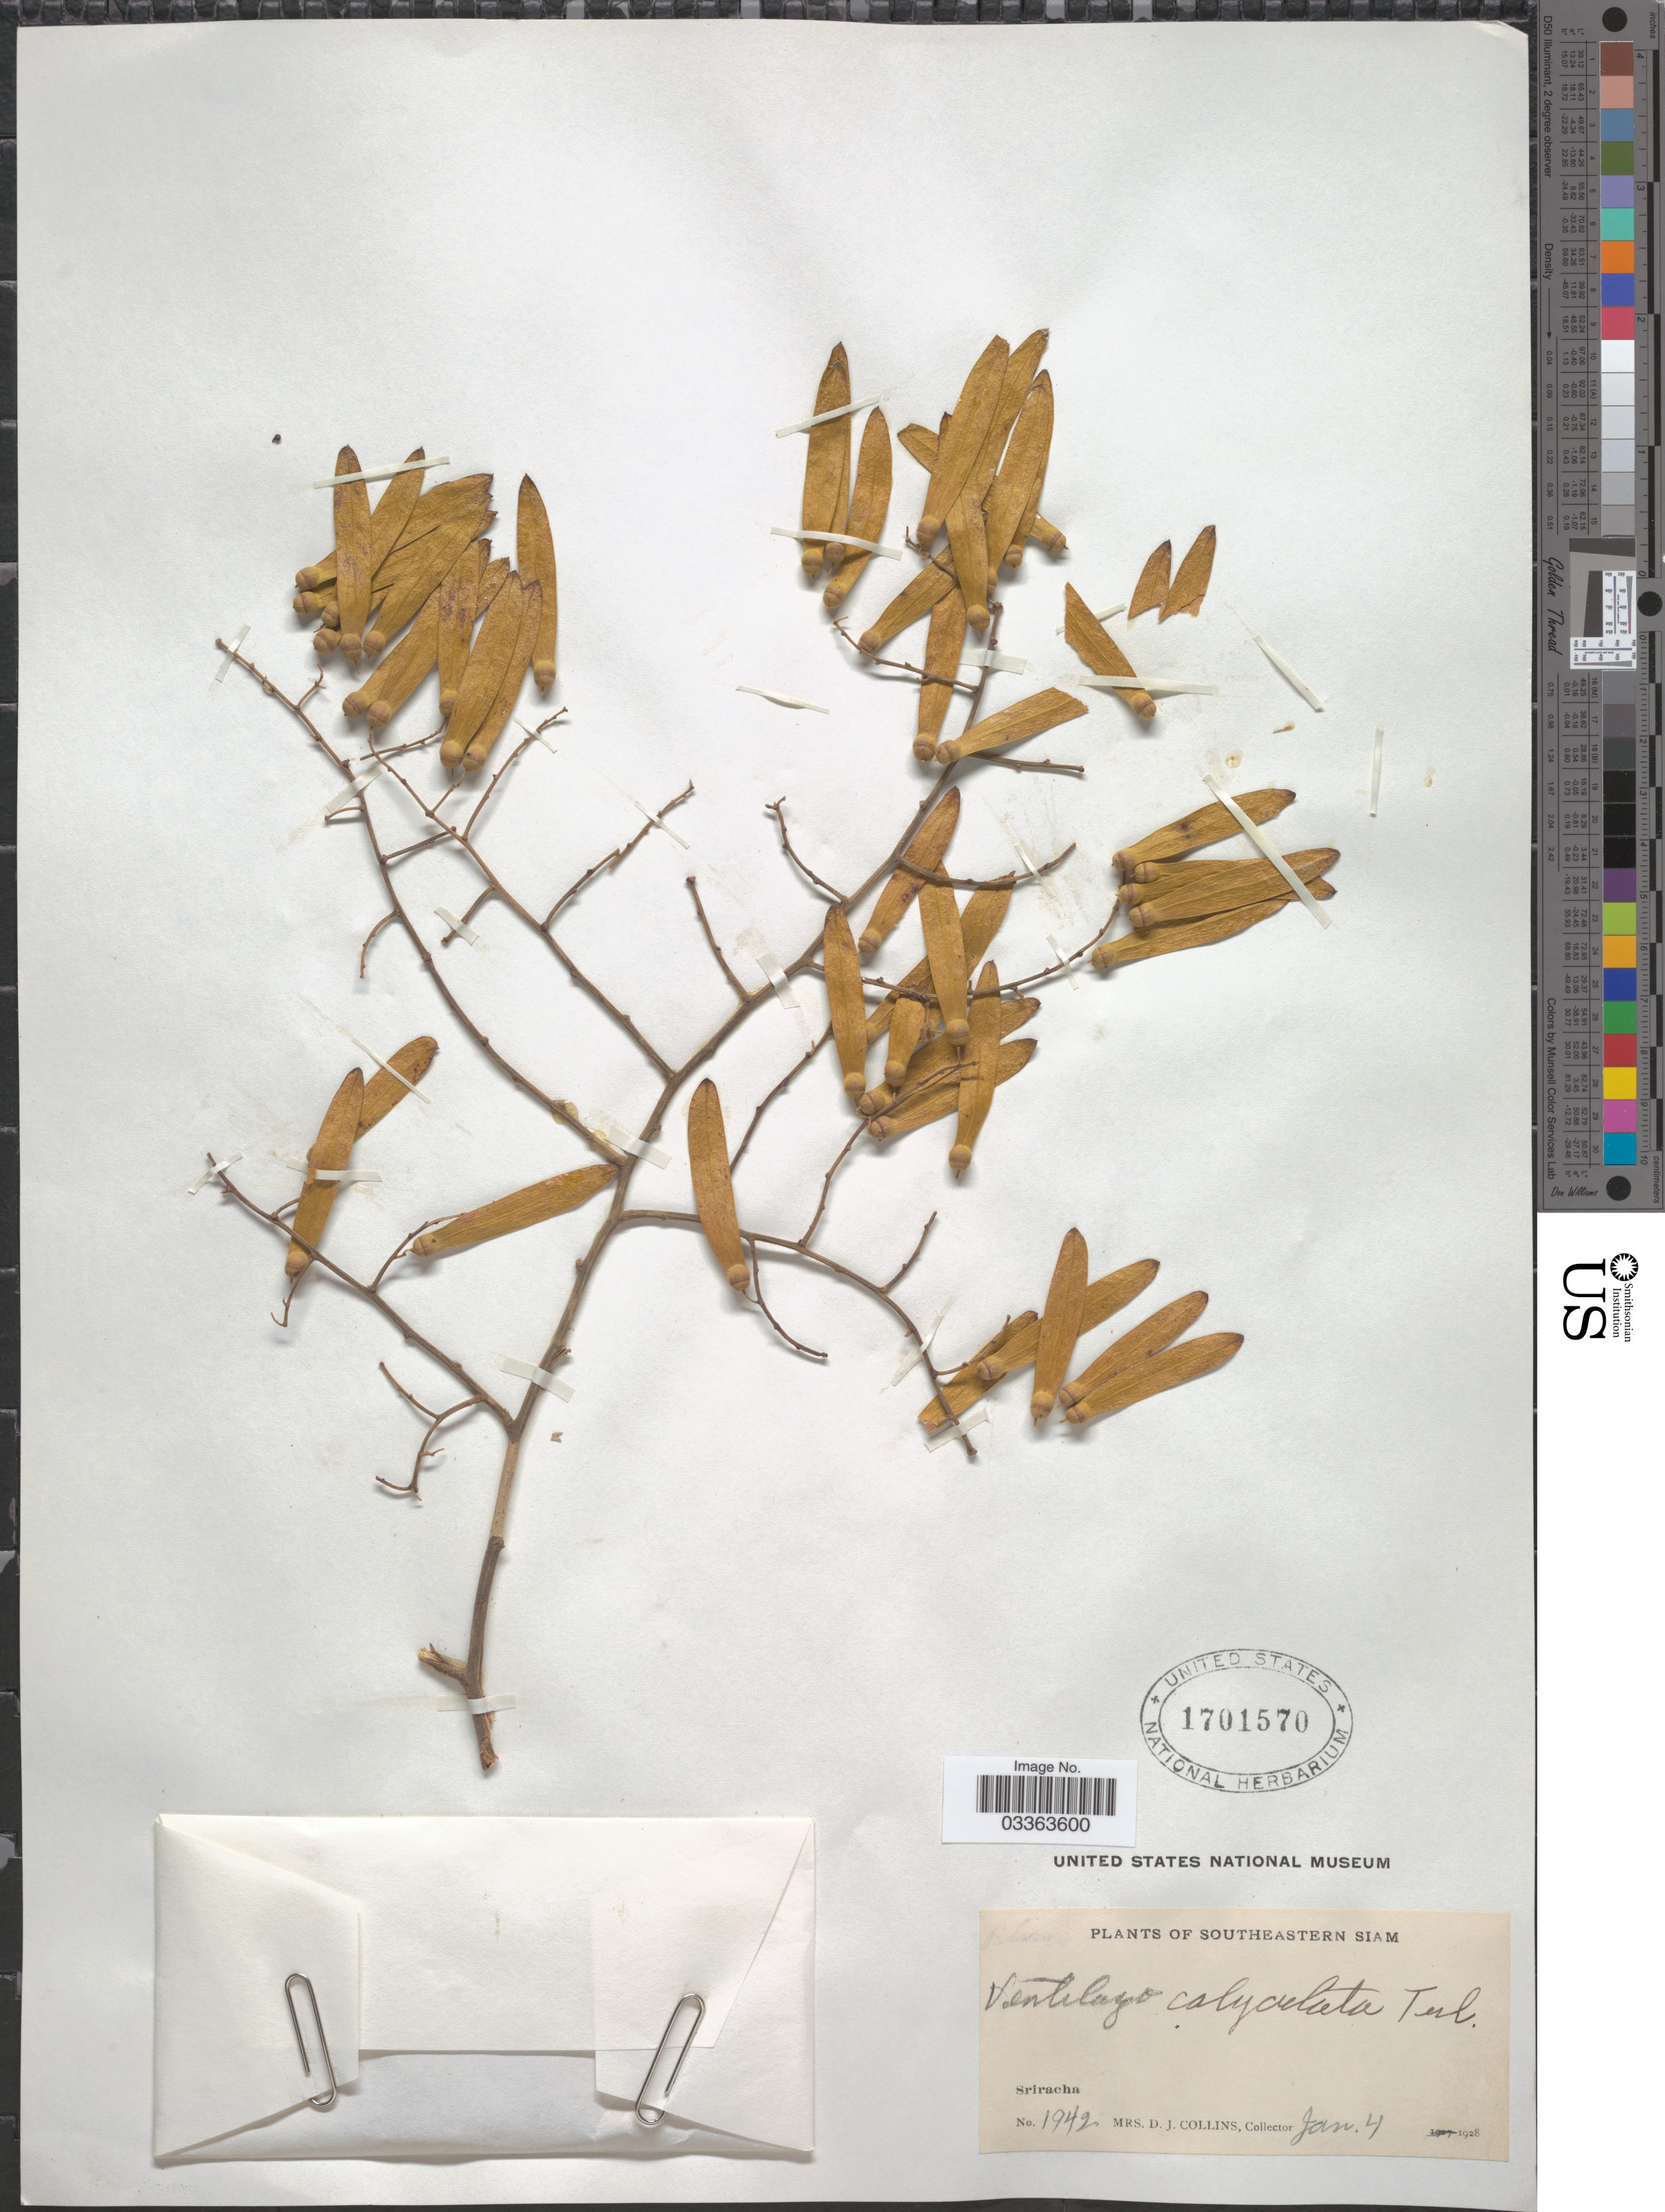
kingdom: Plantae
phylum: Tracheophyta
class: Magnoliopsida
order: Rosales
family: Rhamnaceae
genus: Ventilago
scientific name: Ventilago calyculata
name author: Tul.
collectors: Mrs. D. J. Collins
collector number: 1942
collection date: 1928-01-04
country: Thailand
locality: Southeastern Siam. Sriracha.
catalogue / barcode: US 1701570